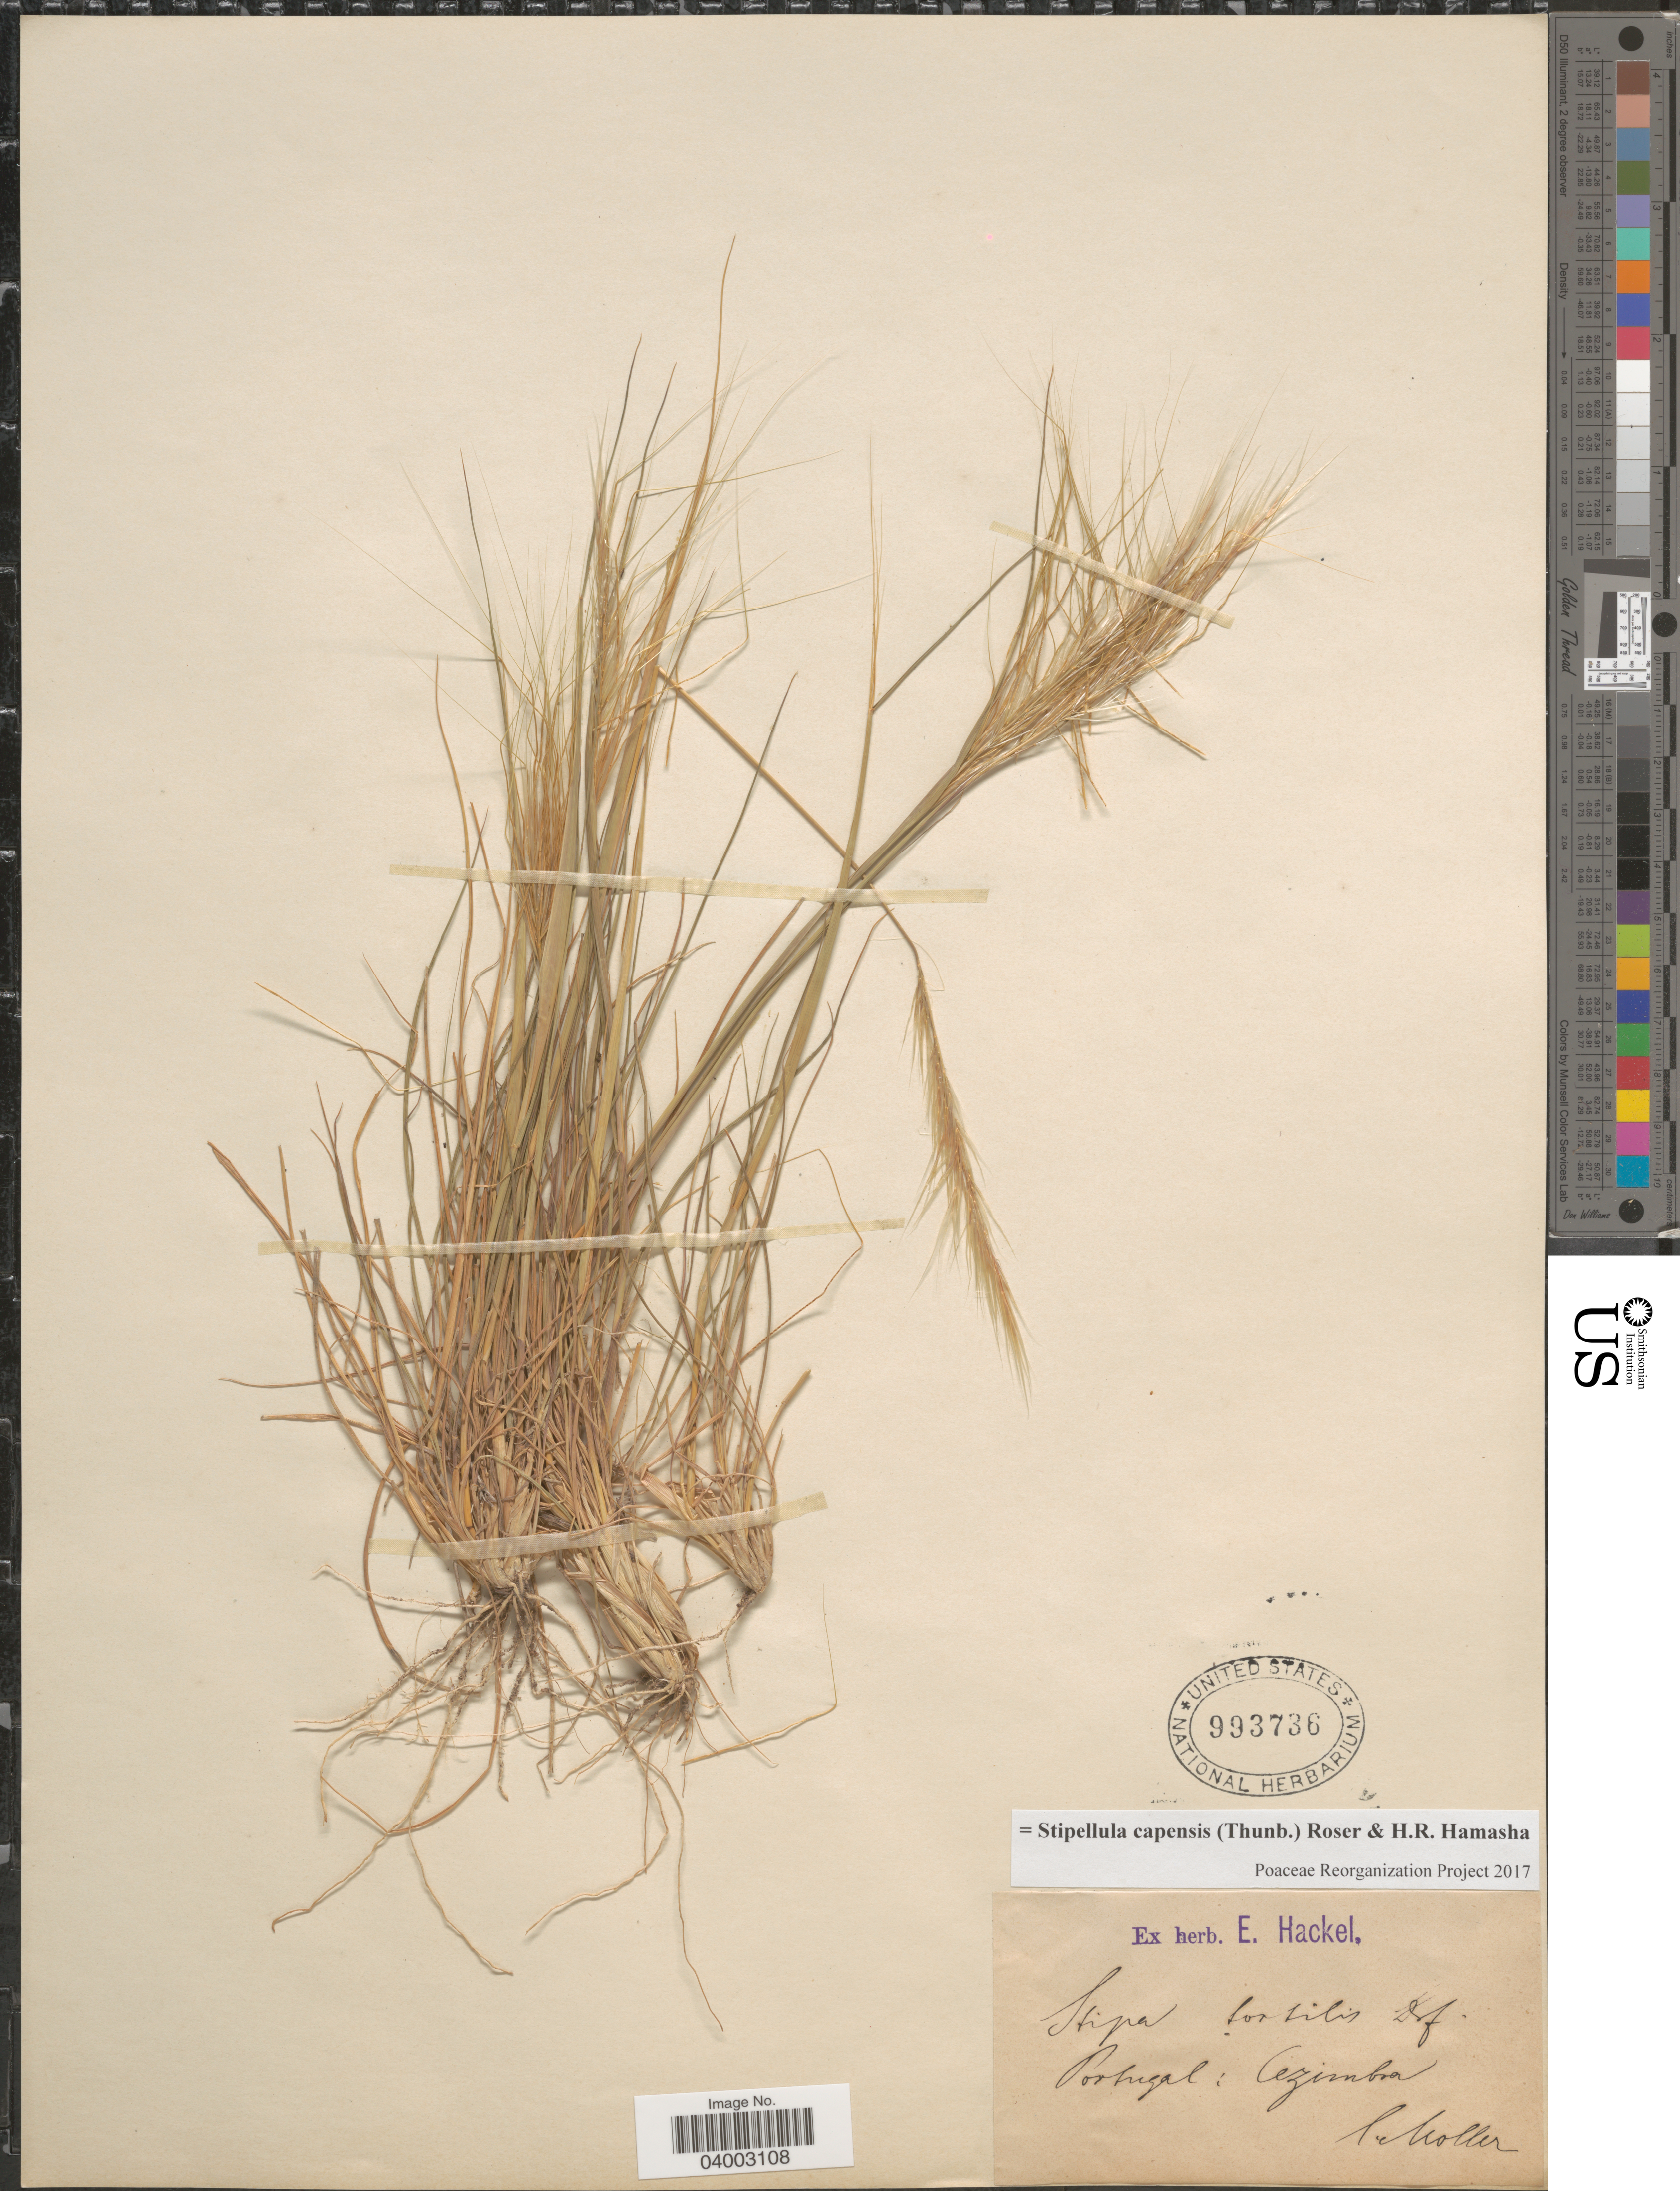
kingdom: Plantae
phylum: Tracheophyta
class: Liliopsida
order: Poales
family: Poaceae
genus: Stipellula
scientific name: Stipellula capensis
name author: (Thunb.) Röser & H. R. Hamasha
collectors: -. Moller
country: Portugal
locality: Cezimbra.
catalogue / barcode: US 993736